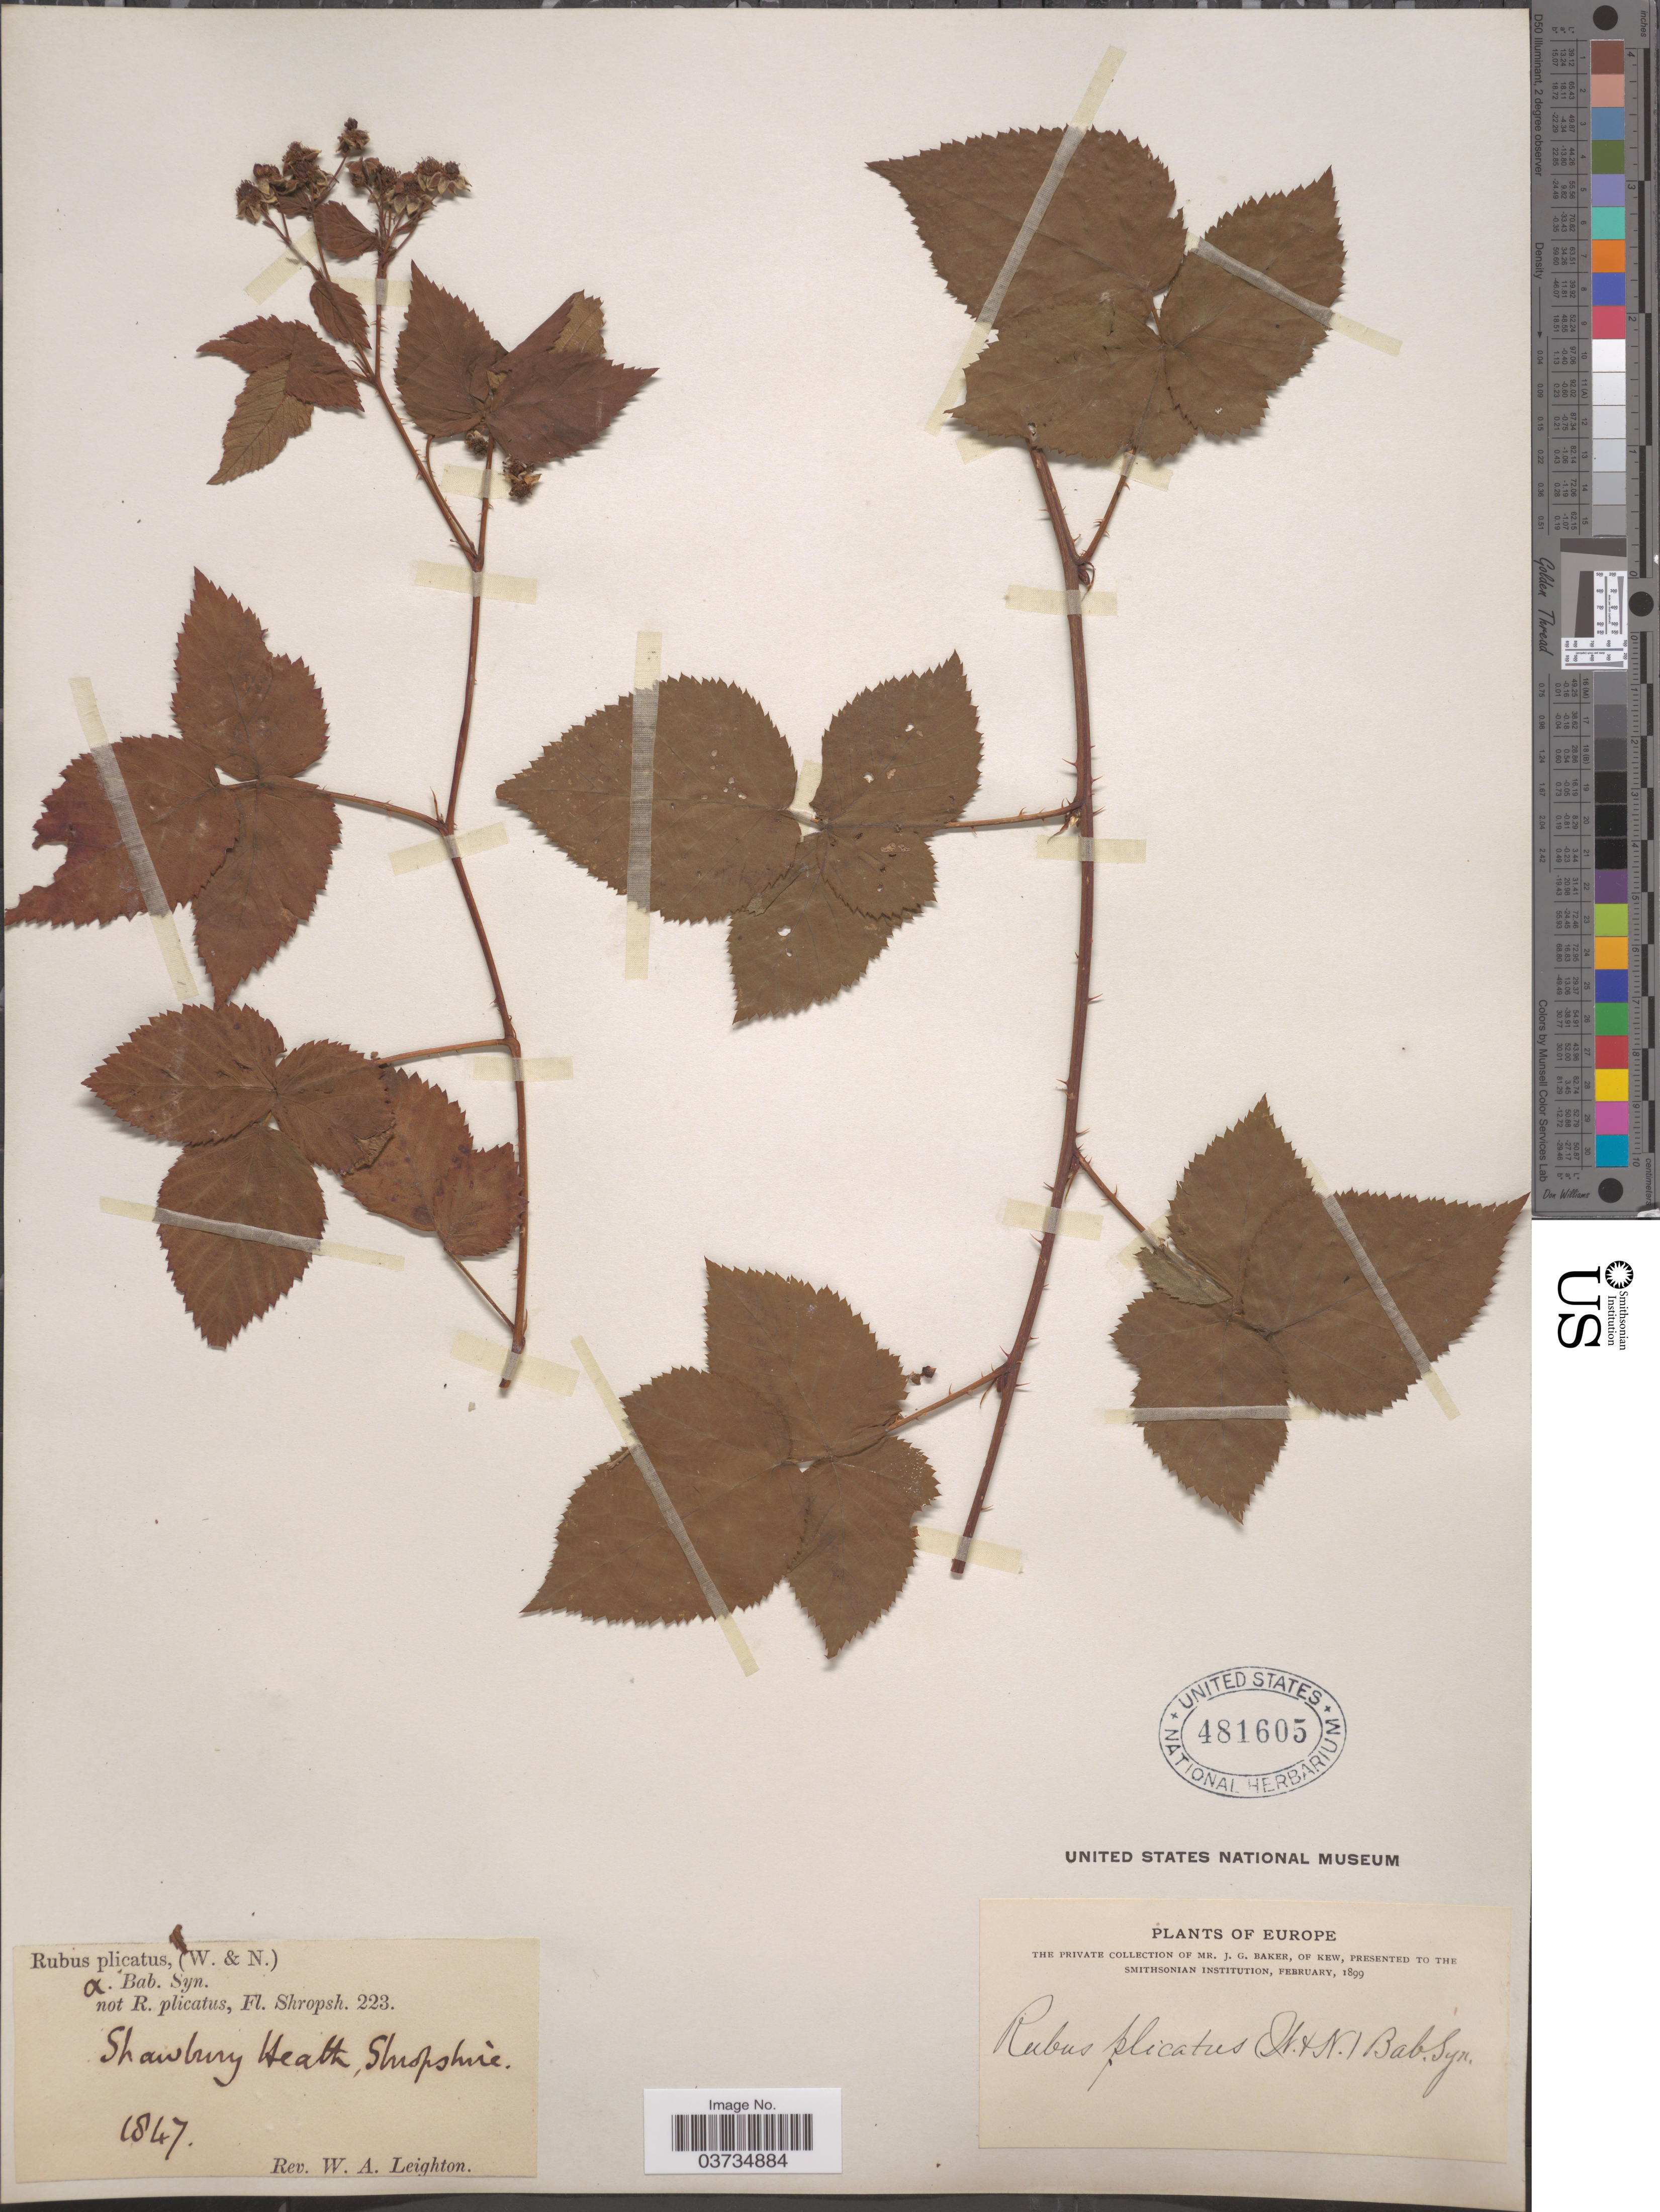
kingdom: Plantae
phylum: Tracheophyta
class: Magnoliopsida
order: Rosales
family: Rosaceae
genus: Rubus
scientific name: Rubus plicatus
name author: Weihe & Nees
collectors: W. Leighton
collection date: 1847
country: United Kingdom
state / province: England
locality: Shawbury Heath, Shropshire. Europe.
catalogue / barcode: US 481605